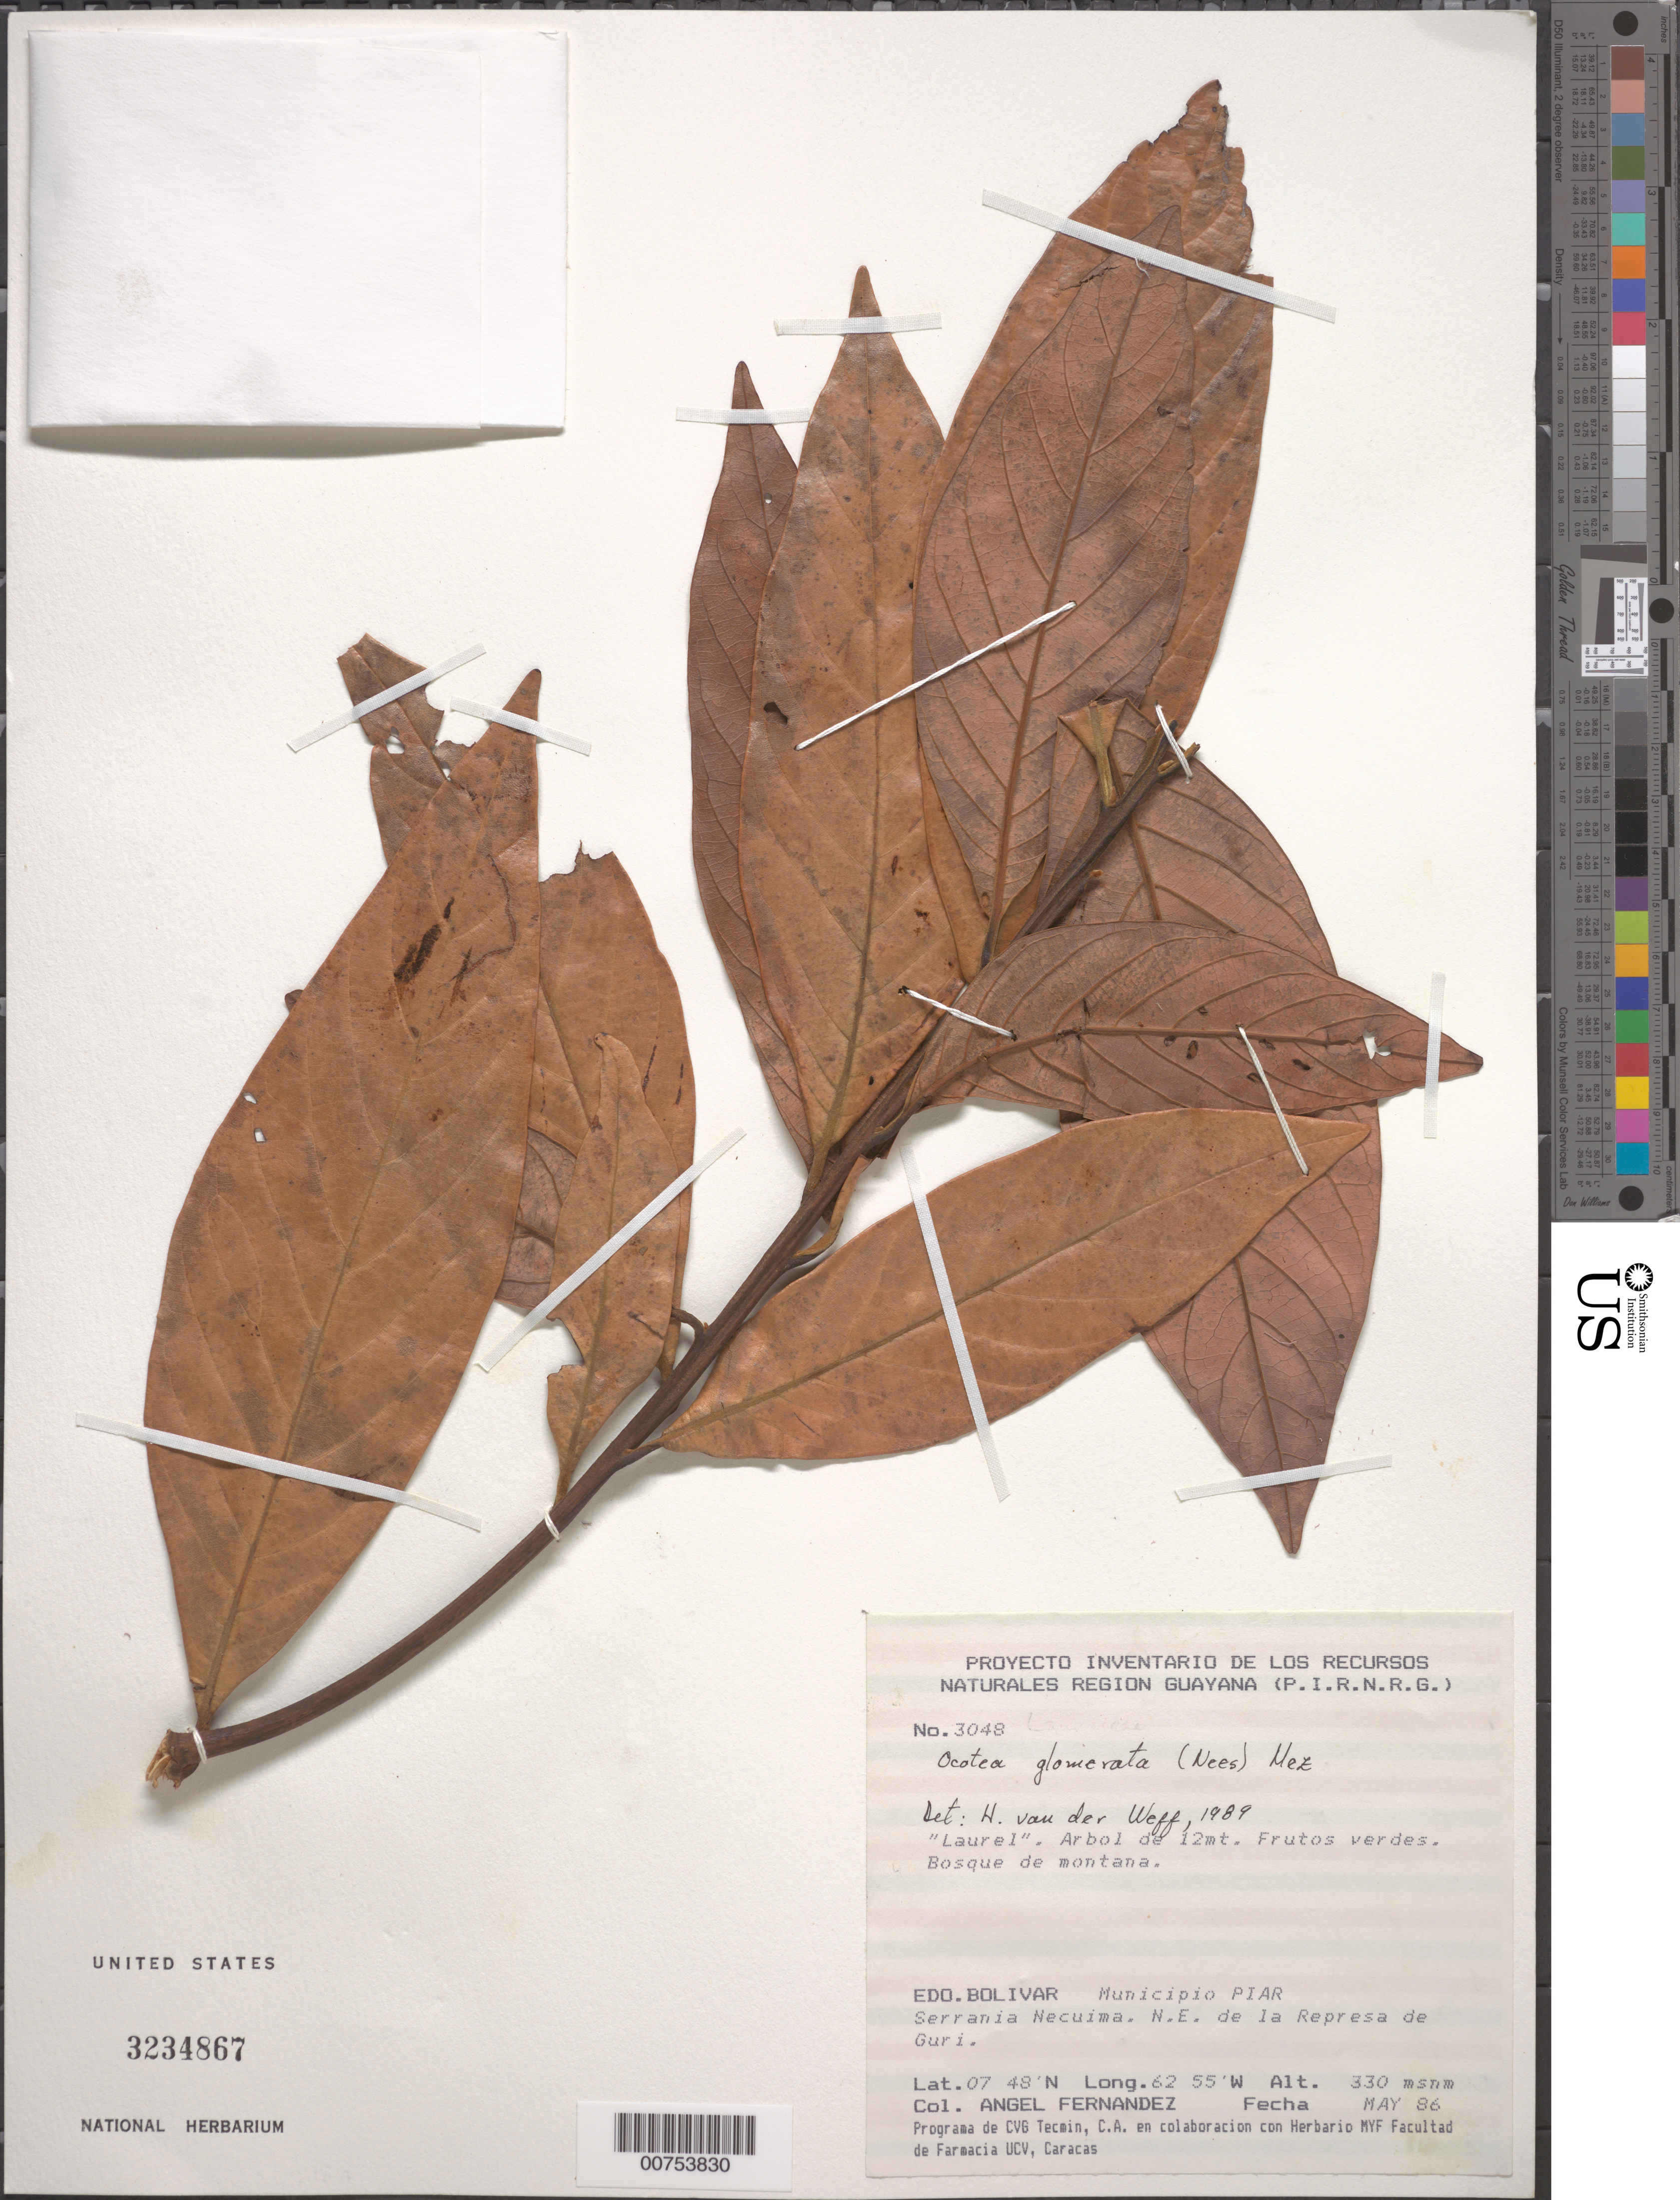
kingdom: Plantae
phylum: Tracheophyta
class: Magnoliopsida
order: Laurales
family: Lauraceae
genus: Ocotea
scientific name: Ocotea glomerata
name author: (Nees) Mez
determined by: van der Werff, H., (MO), Missouri Botanical Garden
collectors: A. Fernández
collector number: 3048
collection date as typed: May-86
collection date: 1986-05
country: Venezuela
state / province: Bolívar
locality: Mun. Piar, Serrania Necuima, NE de la Represa de Guri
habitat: Montane forest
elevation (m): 330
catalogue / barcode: US 3234867